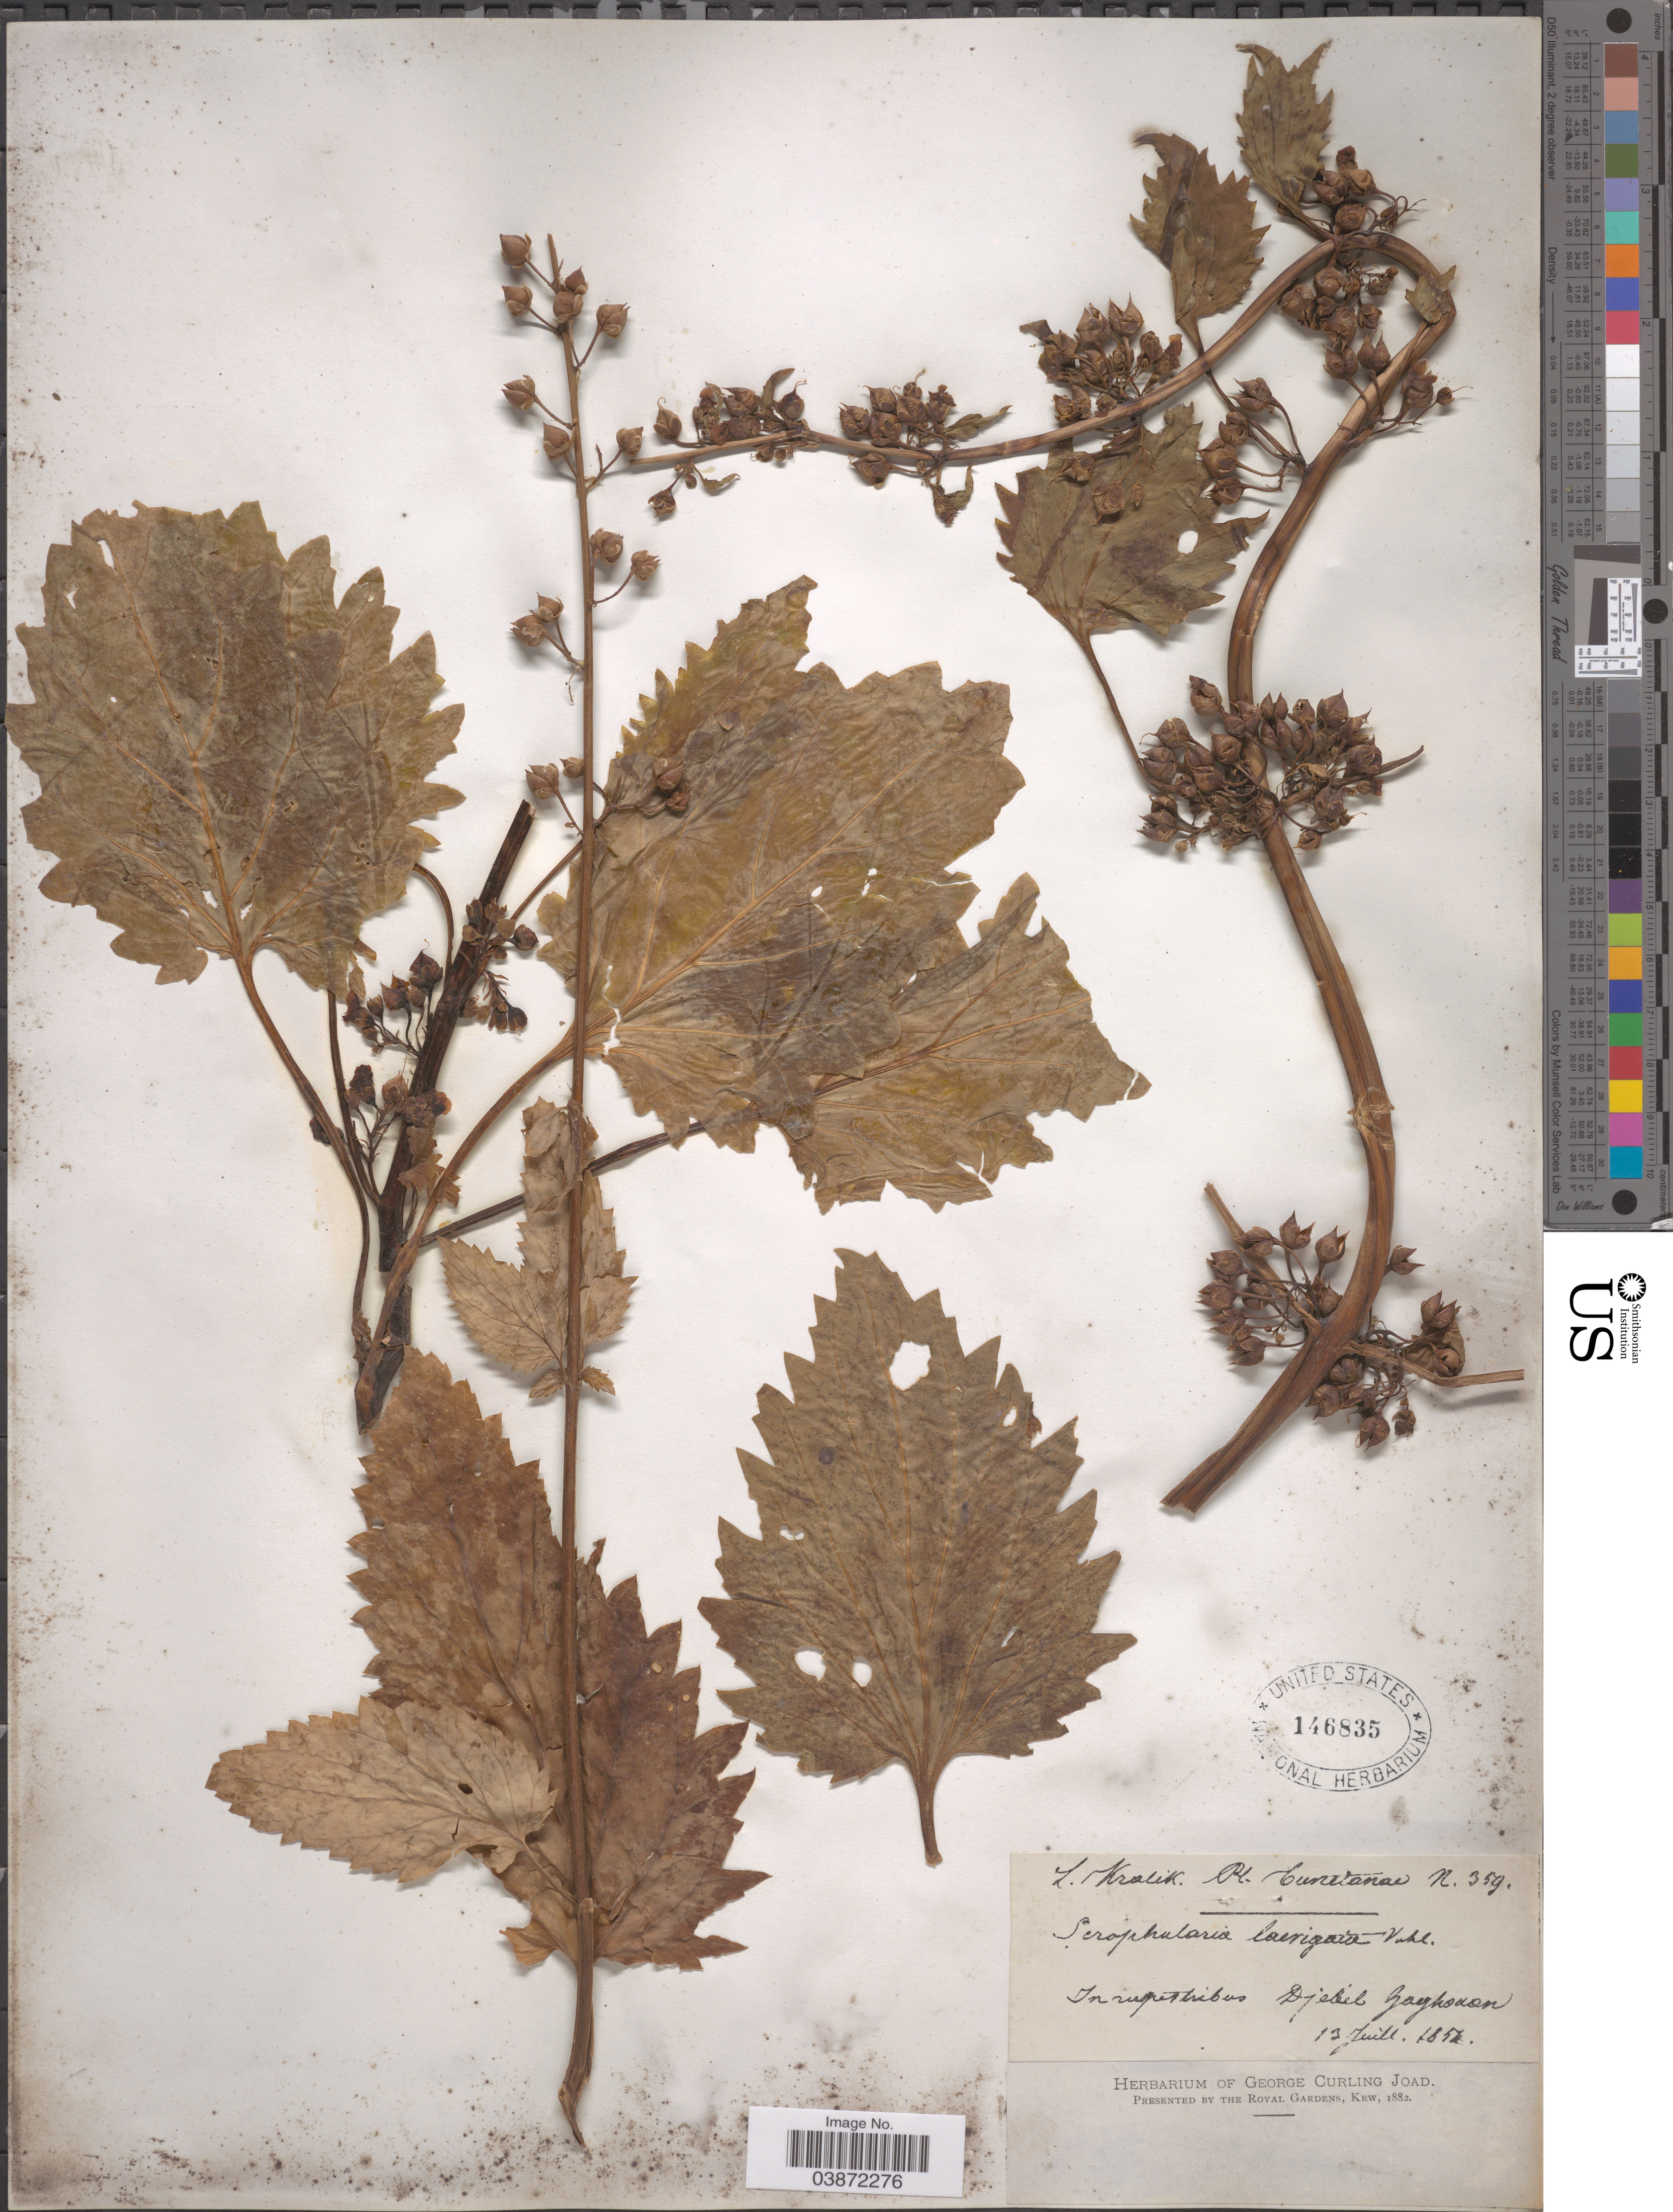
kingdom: Plantae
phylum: Tracheophyta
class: Magnoliopsida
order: Lamiales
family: Scrophulariaceae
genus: Scrophularia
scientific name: Scrophularia laevigata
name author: Vahl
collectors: L. Kralik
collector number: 359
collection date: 1851-07-13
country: Tunisia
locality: Tunetianae. In rupestribus Djebél Zaghouan.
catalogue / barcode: US 146835